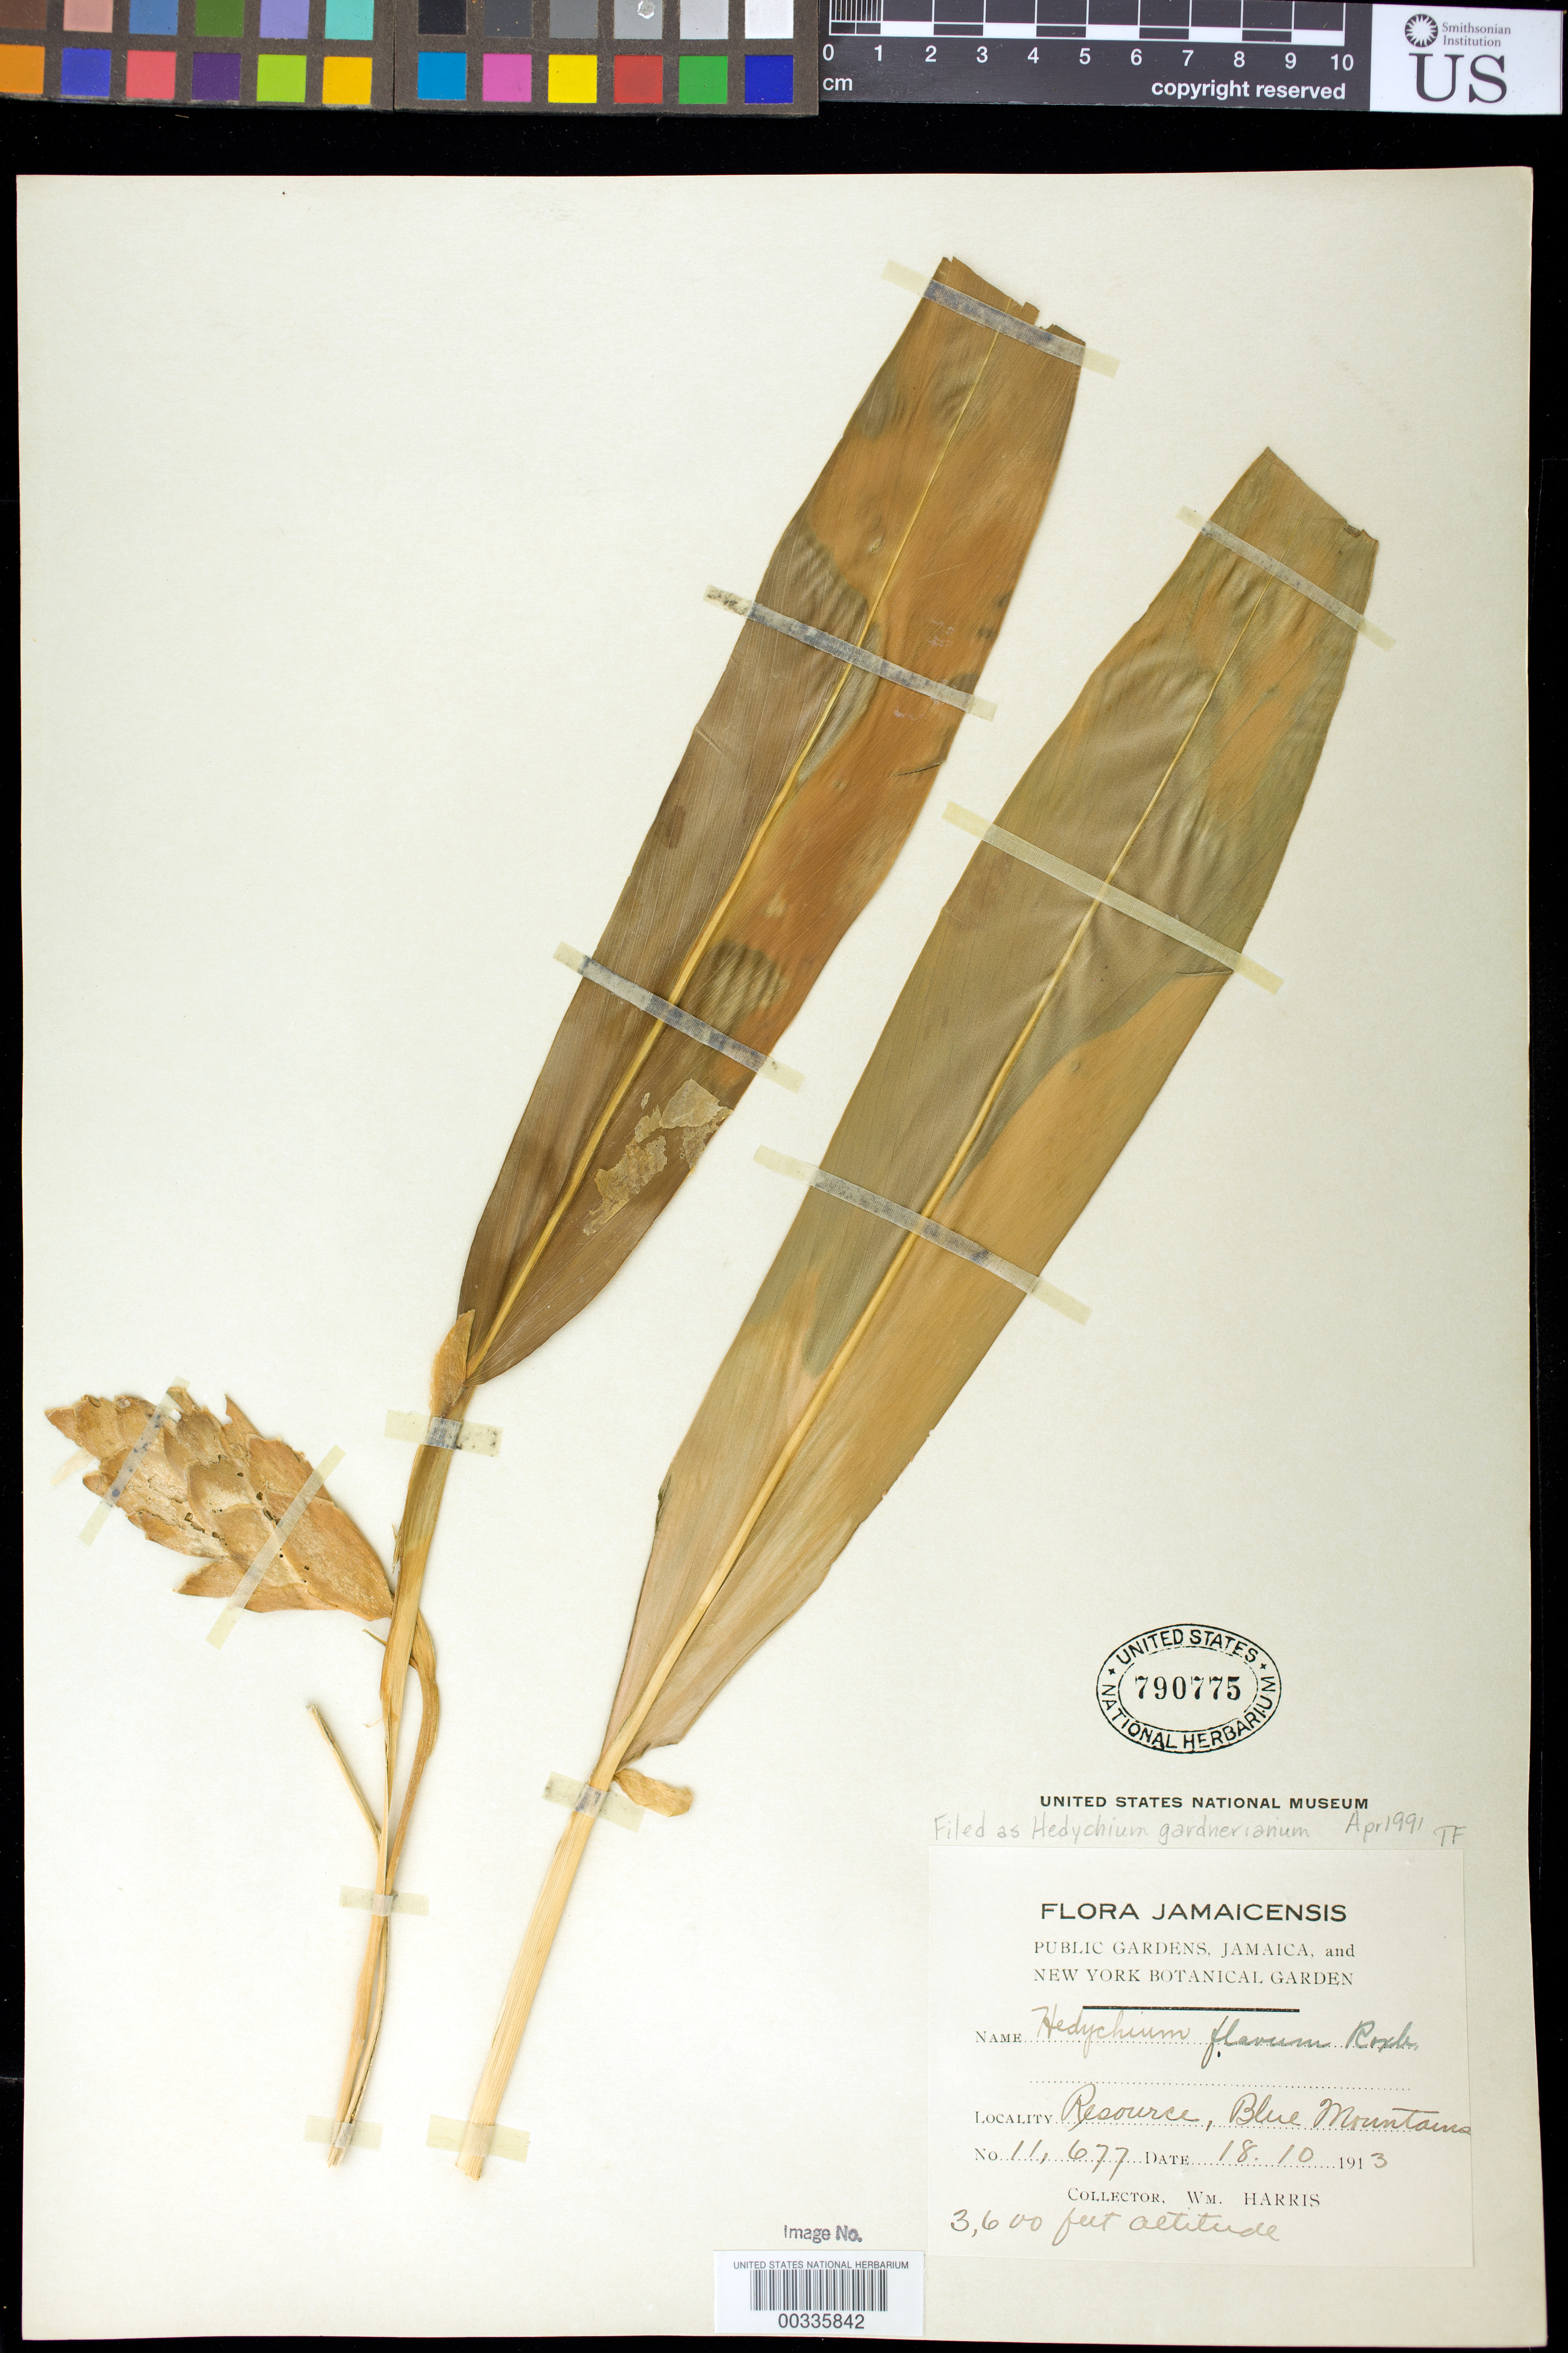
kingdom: Plantae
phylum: Tracheophyta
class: Liliopsida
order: Zingiberales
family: Zingiberaceae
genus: Hedychium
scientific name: Hedychium gardnerianum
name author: Sheppard ex Ker Gawl.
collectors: W. H. Harris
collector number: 11677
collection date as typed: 18 Oct 1913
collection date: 1913-10-18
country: Jamaica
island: Greater Antilles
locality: Resource, blue mountains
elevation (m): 1097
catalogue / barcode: US 790775